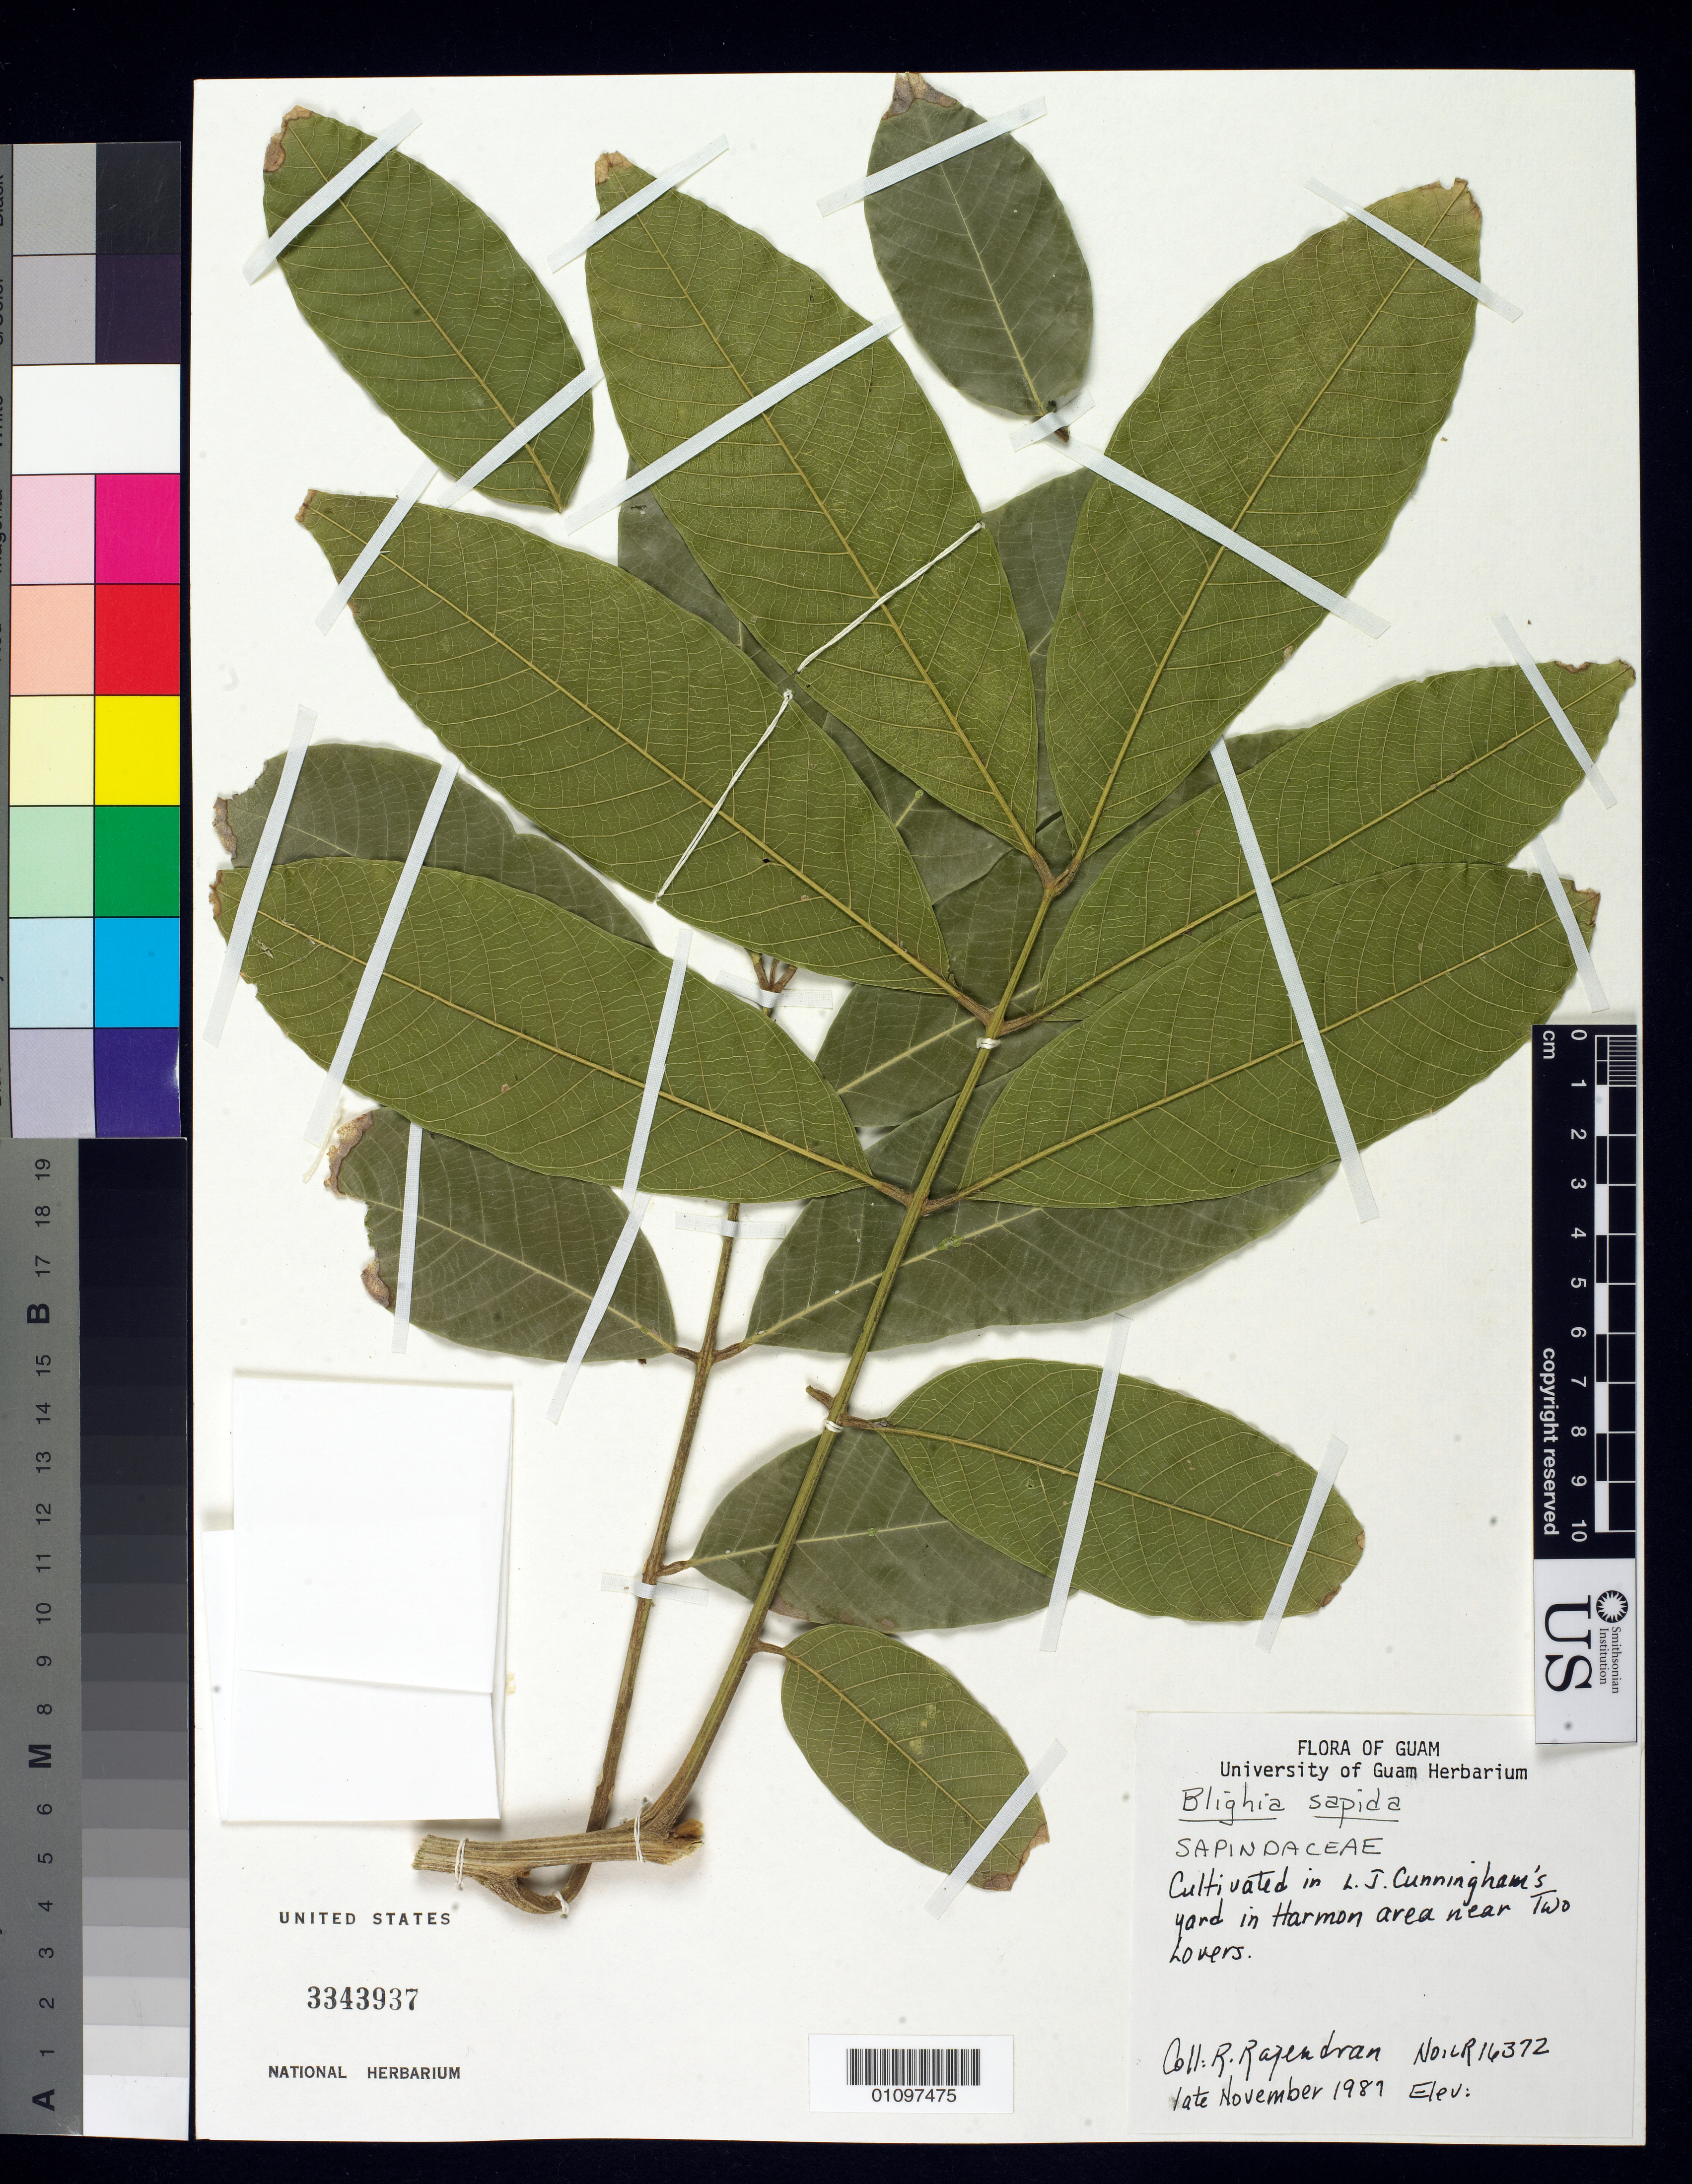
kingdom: Plantae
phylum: Tracheophyta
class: Magnoliopsida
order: Sapindales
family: Sapindaceae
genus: Blighia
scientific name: Blighia sapida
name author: K.D. Koenig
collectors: R. Rapendran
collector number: LR16372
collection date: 1989-11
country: Guam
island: Guam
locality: Cultivated in L.J. Cunningham's yard in Harmon area near Two Lovers.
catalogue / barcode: US 3343937